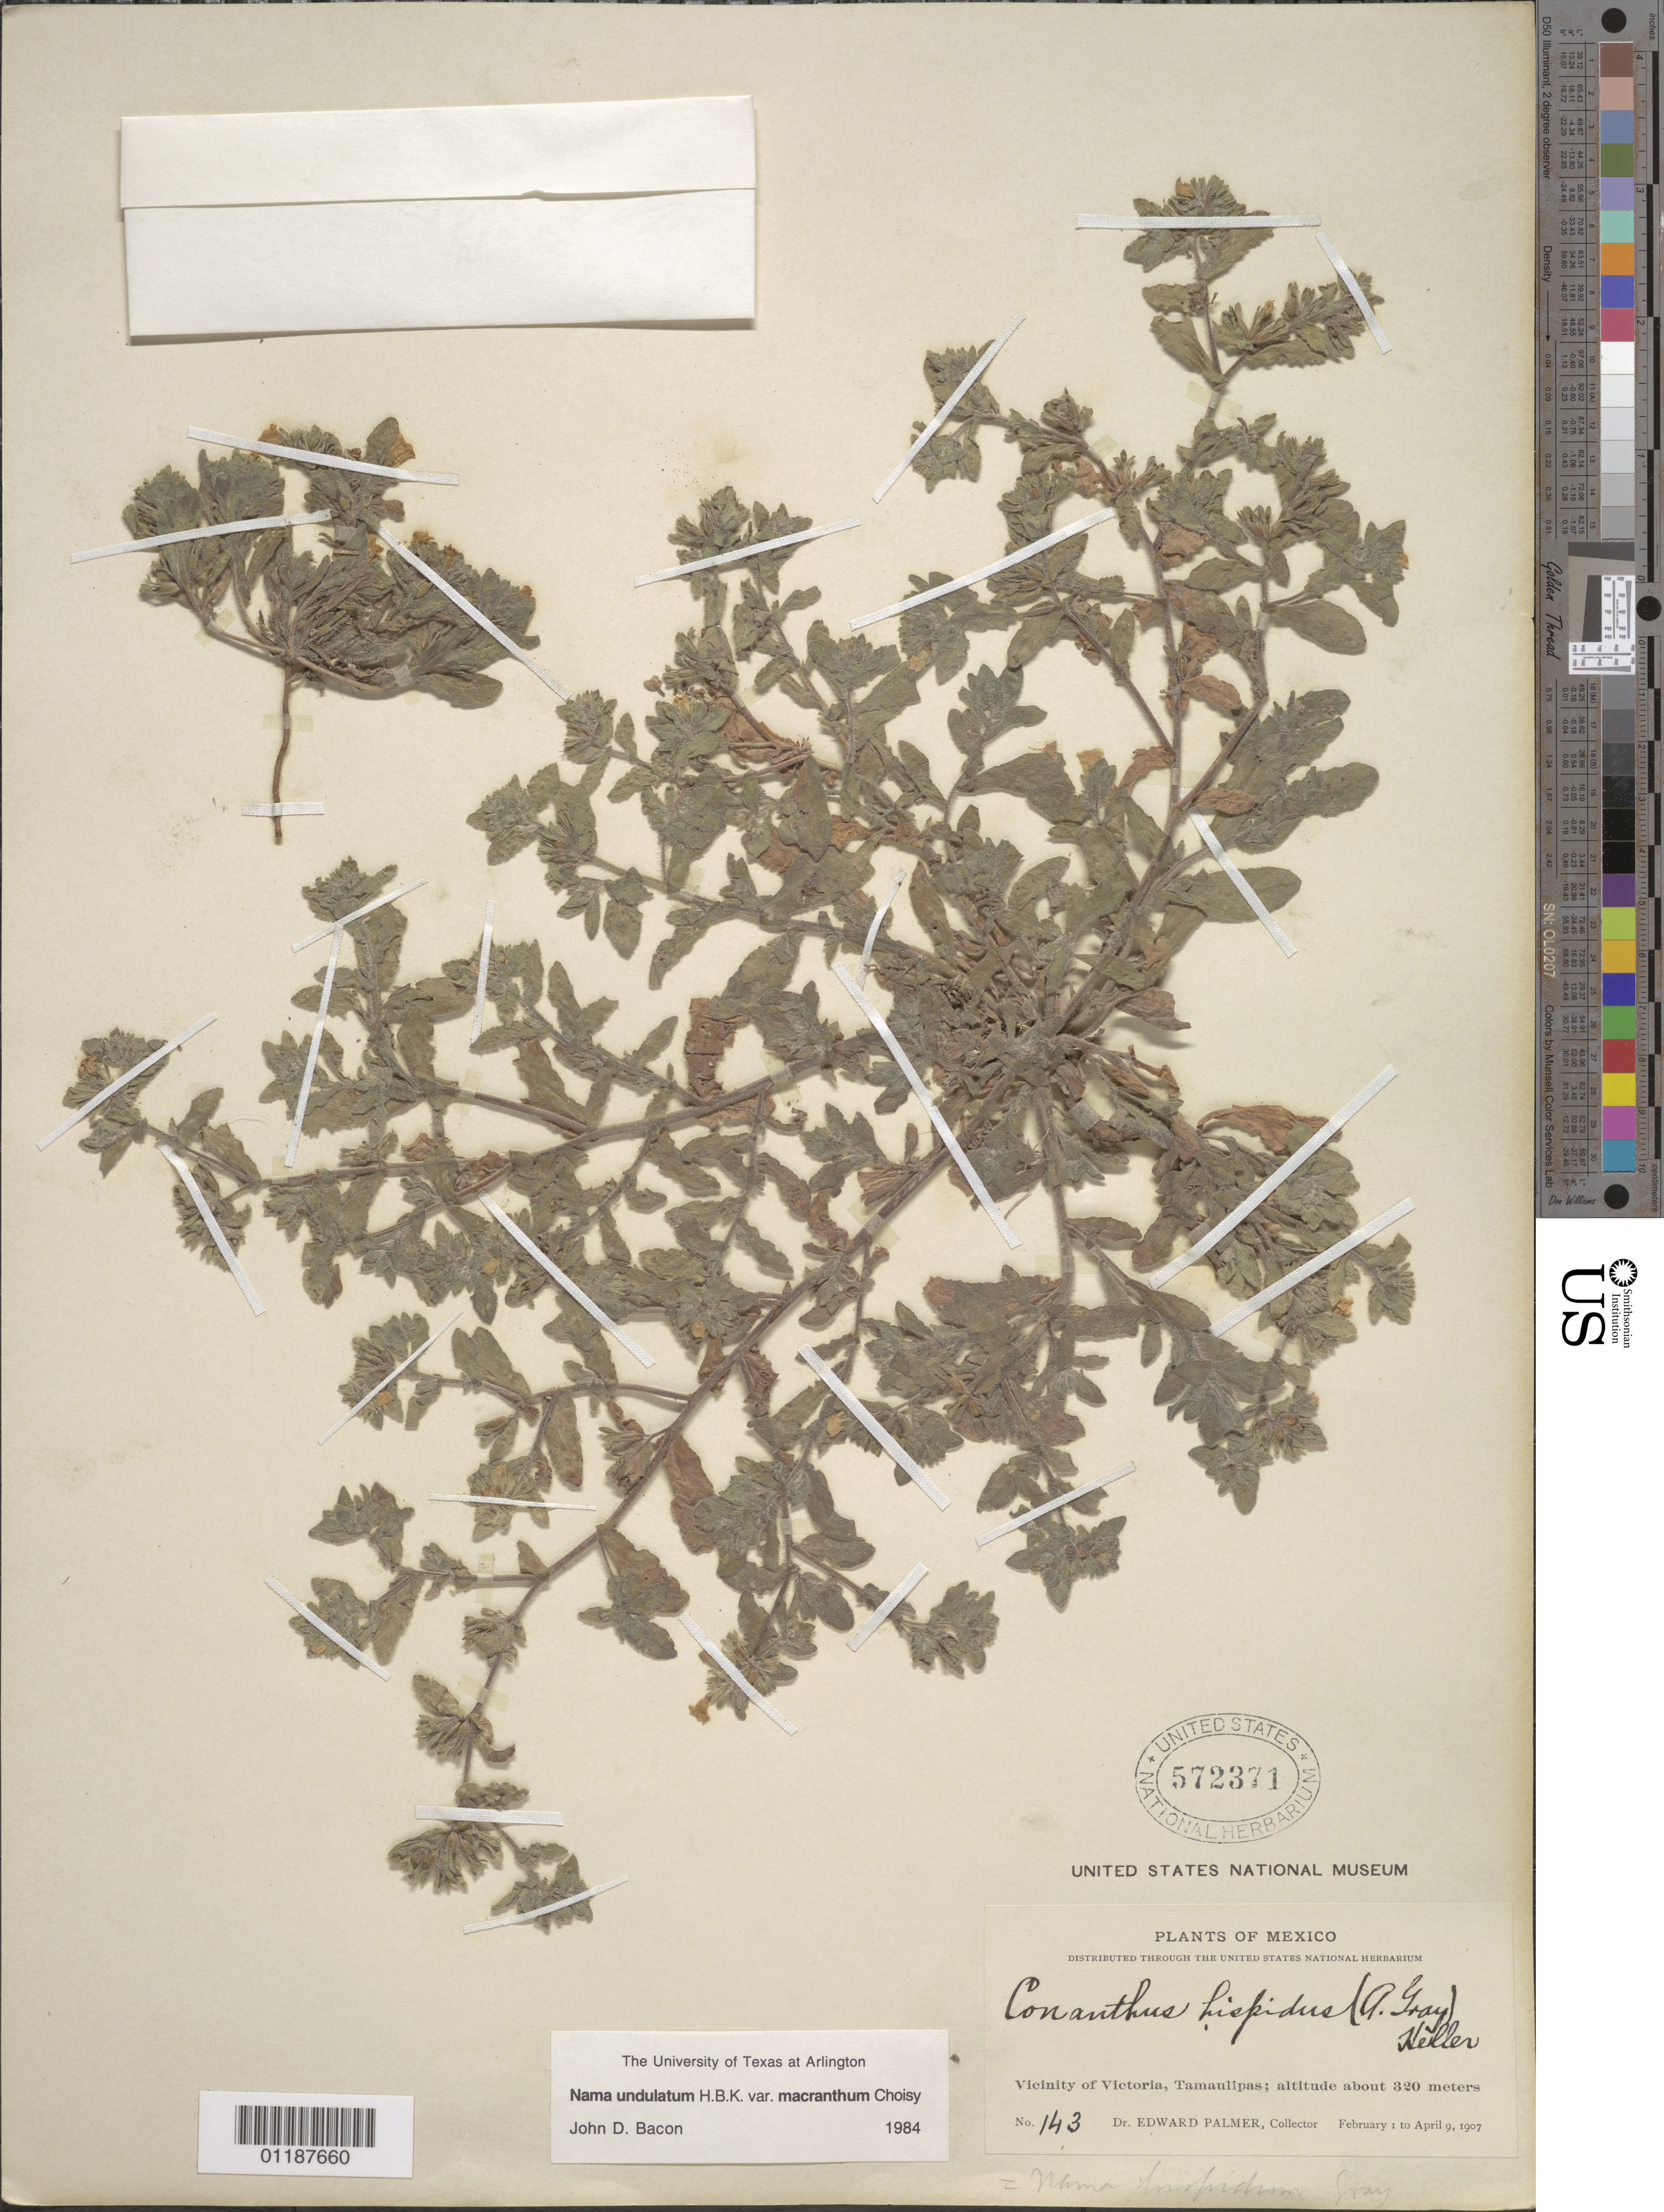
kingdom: Plantae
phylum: Tracheophyta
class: Magnoliopsida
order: Boraginales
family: Namaceae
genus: Nama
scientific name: Nama undulatum var. macranthum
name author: Choisy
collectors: E. Palmer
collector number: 143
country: Mexico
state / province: Tamaulipas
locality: Victoria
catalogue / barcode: US 572371